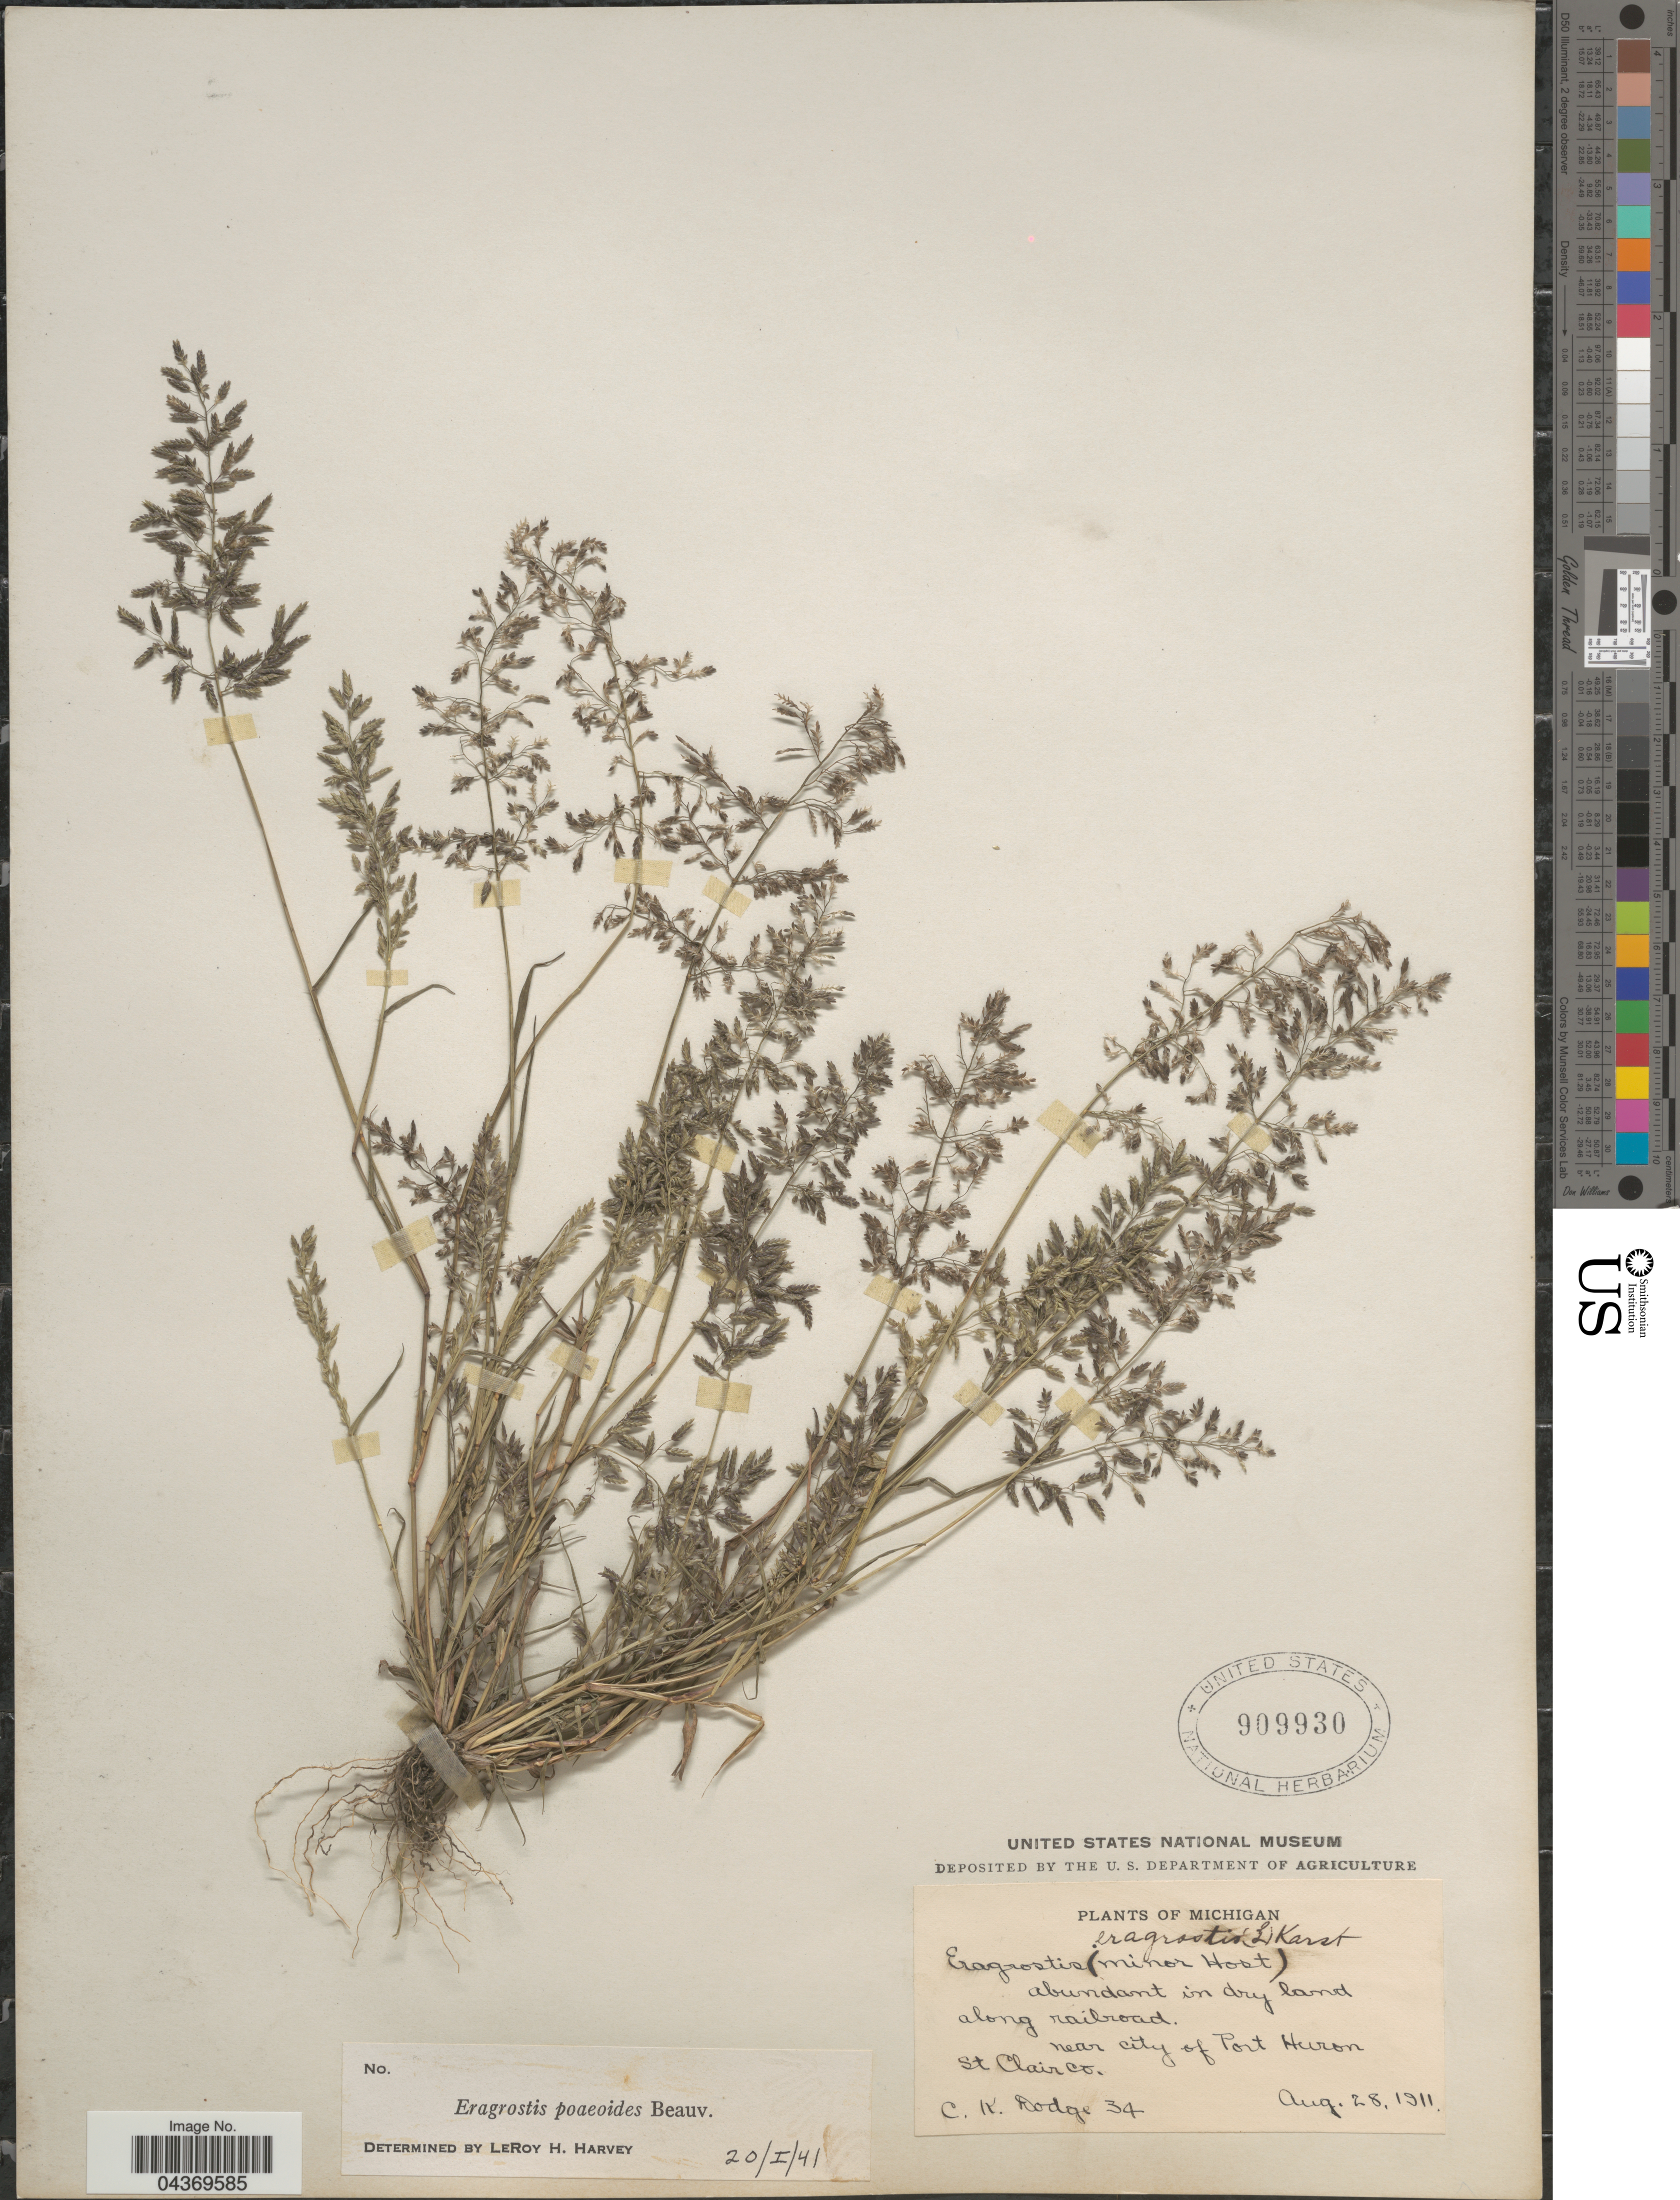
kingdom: Plantae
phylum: Tracheophyta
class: Liliopsida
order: Poales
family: Poaceae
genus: Eragrostis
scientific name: Eragrostis minor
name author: Host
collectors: C. Dodge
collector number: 34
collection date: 1911-08-28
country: United States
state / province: Michigan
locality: Abundant in dry land along railroad. Near city of Port Huron. St Clair Co.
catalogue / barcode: US 909930